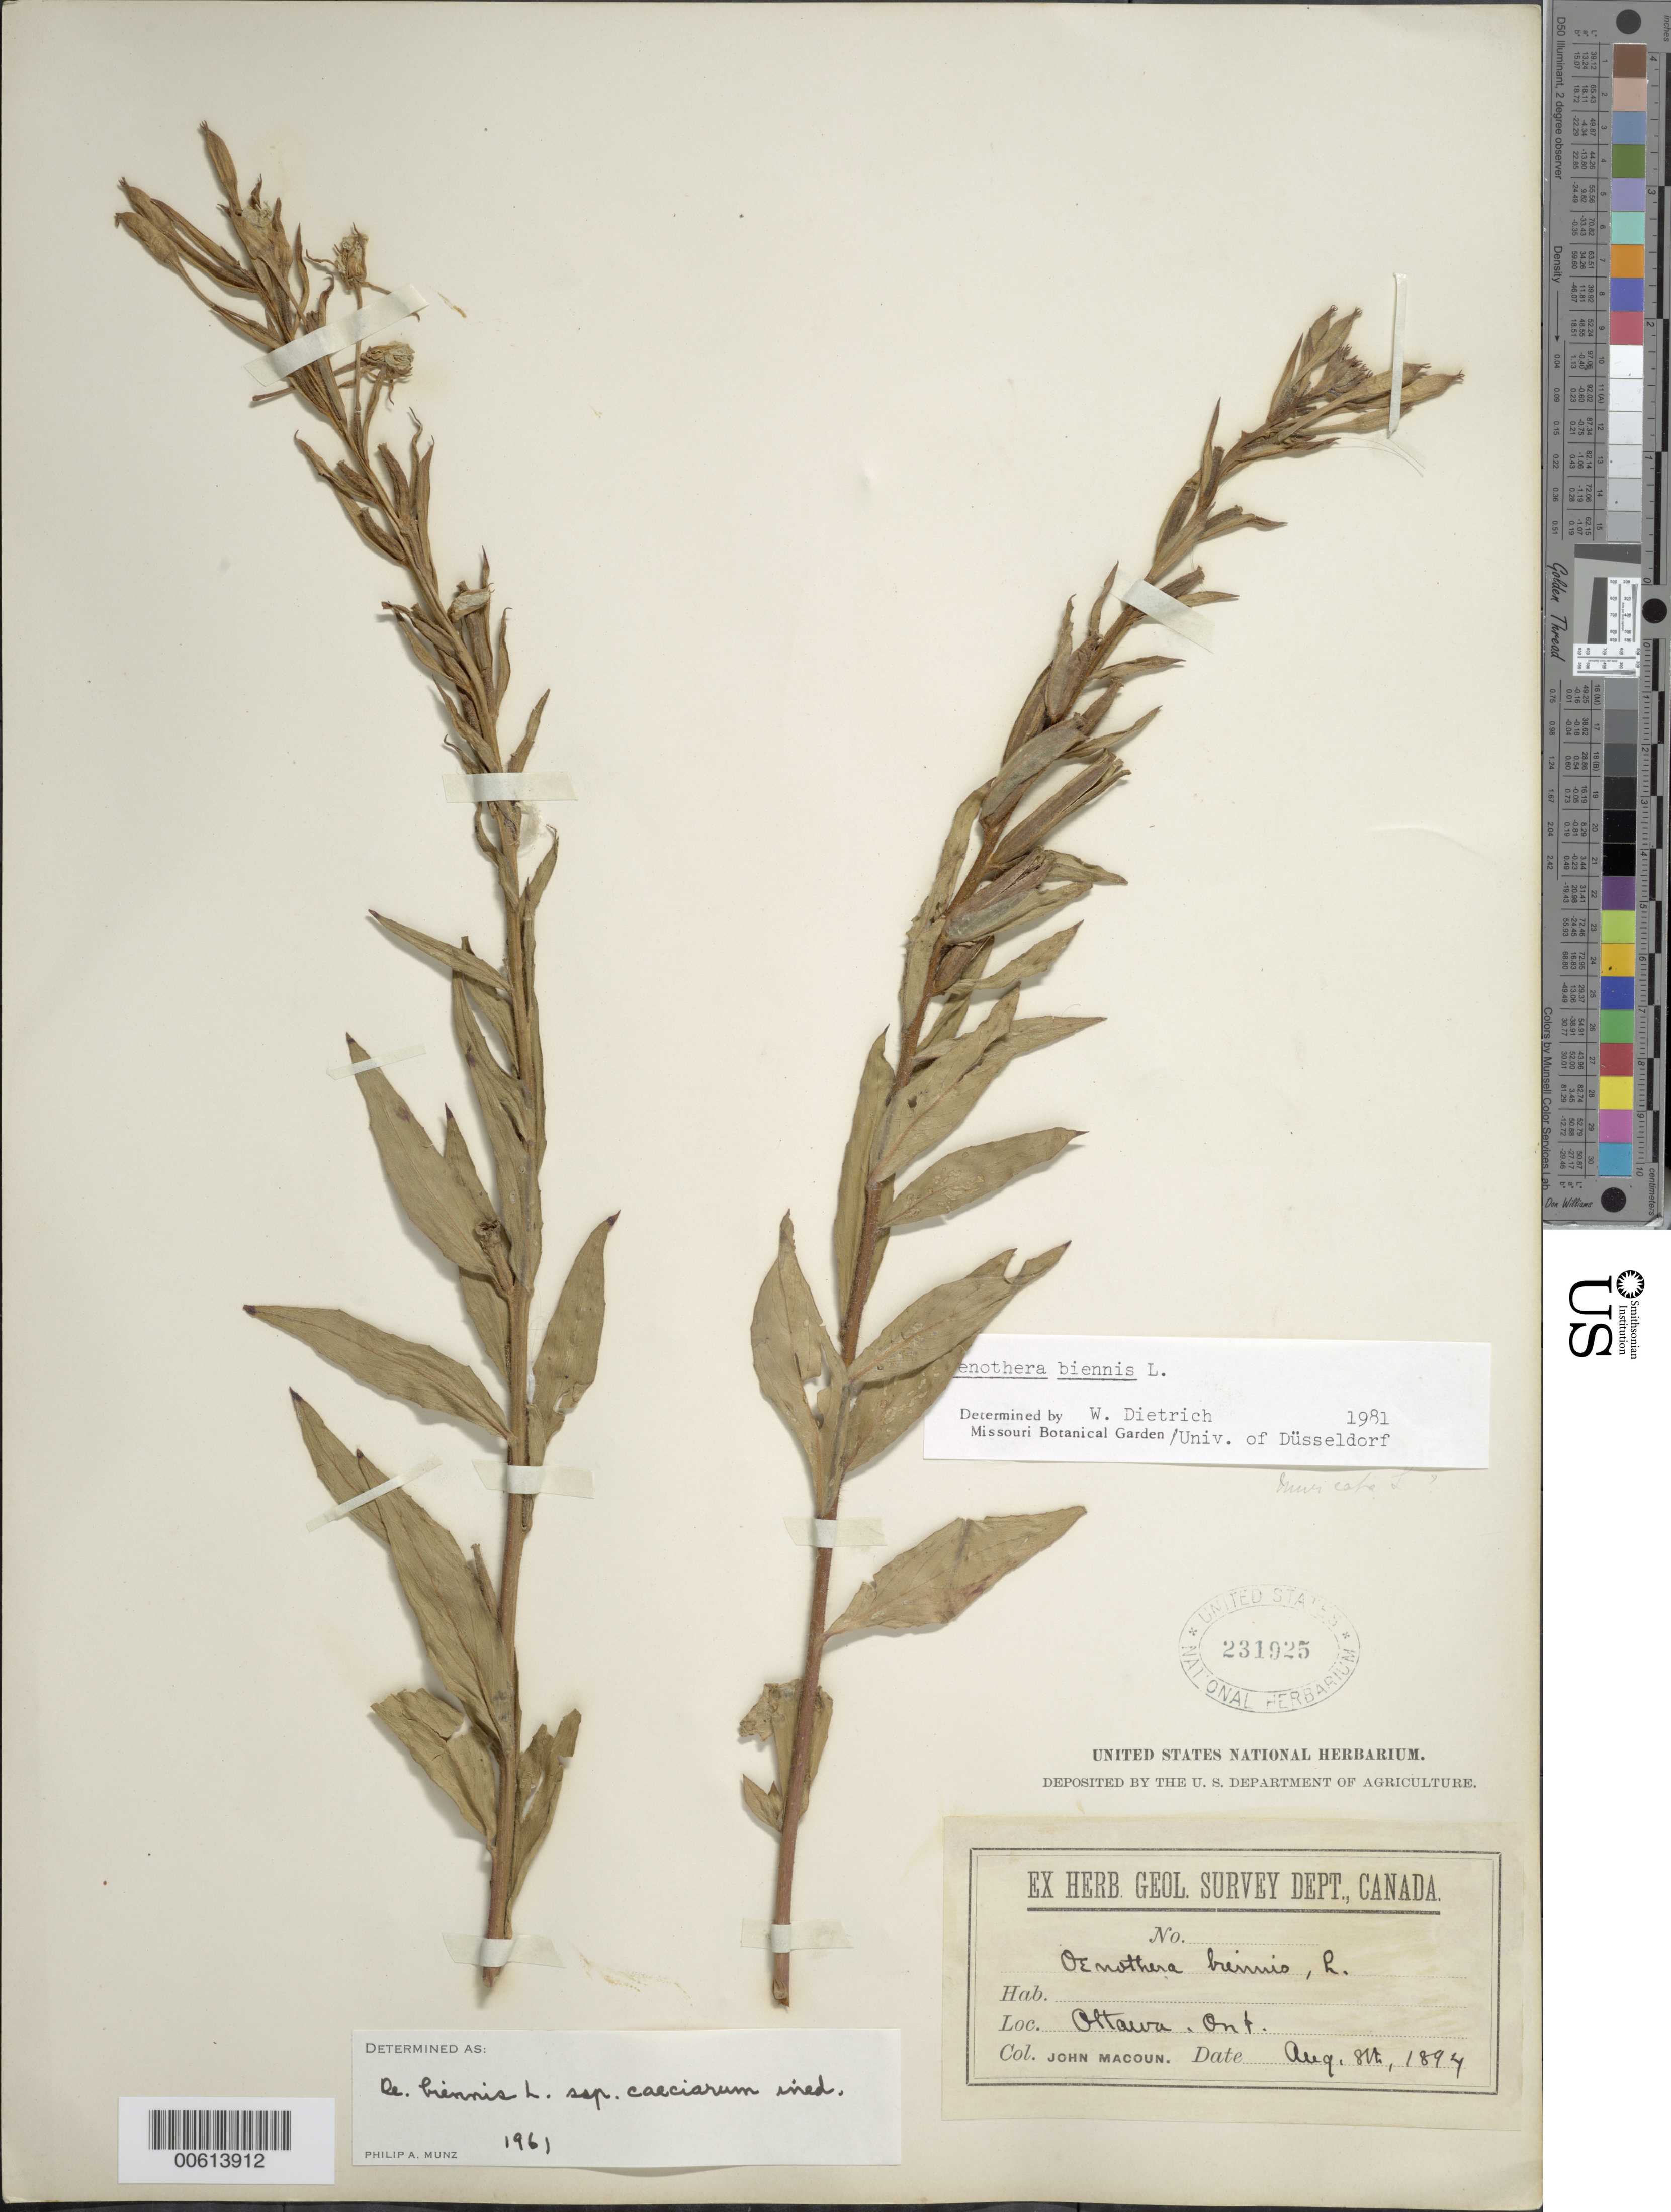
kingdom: Plantae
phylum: Tracheophyta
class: Magnoliopsida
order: Myrtales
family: Onagraceae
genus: Oenothera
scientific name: Oenothera biennis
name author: L.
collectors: J. Macoun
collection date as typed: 08 Aug 1894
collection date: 1894-08-08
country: Canada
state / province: Ontario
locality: Ottawa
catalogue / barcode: US 231925